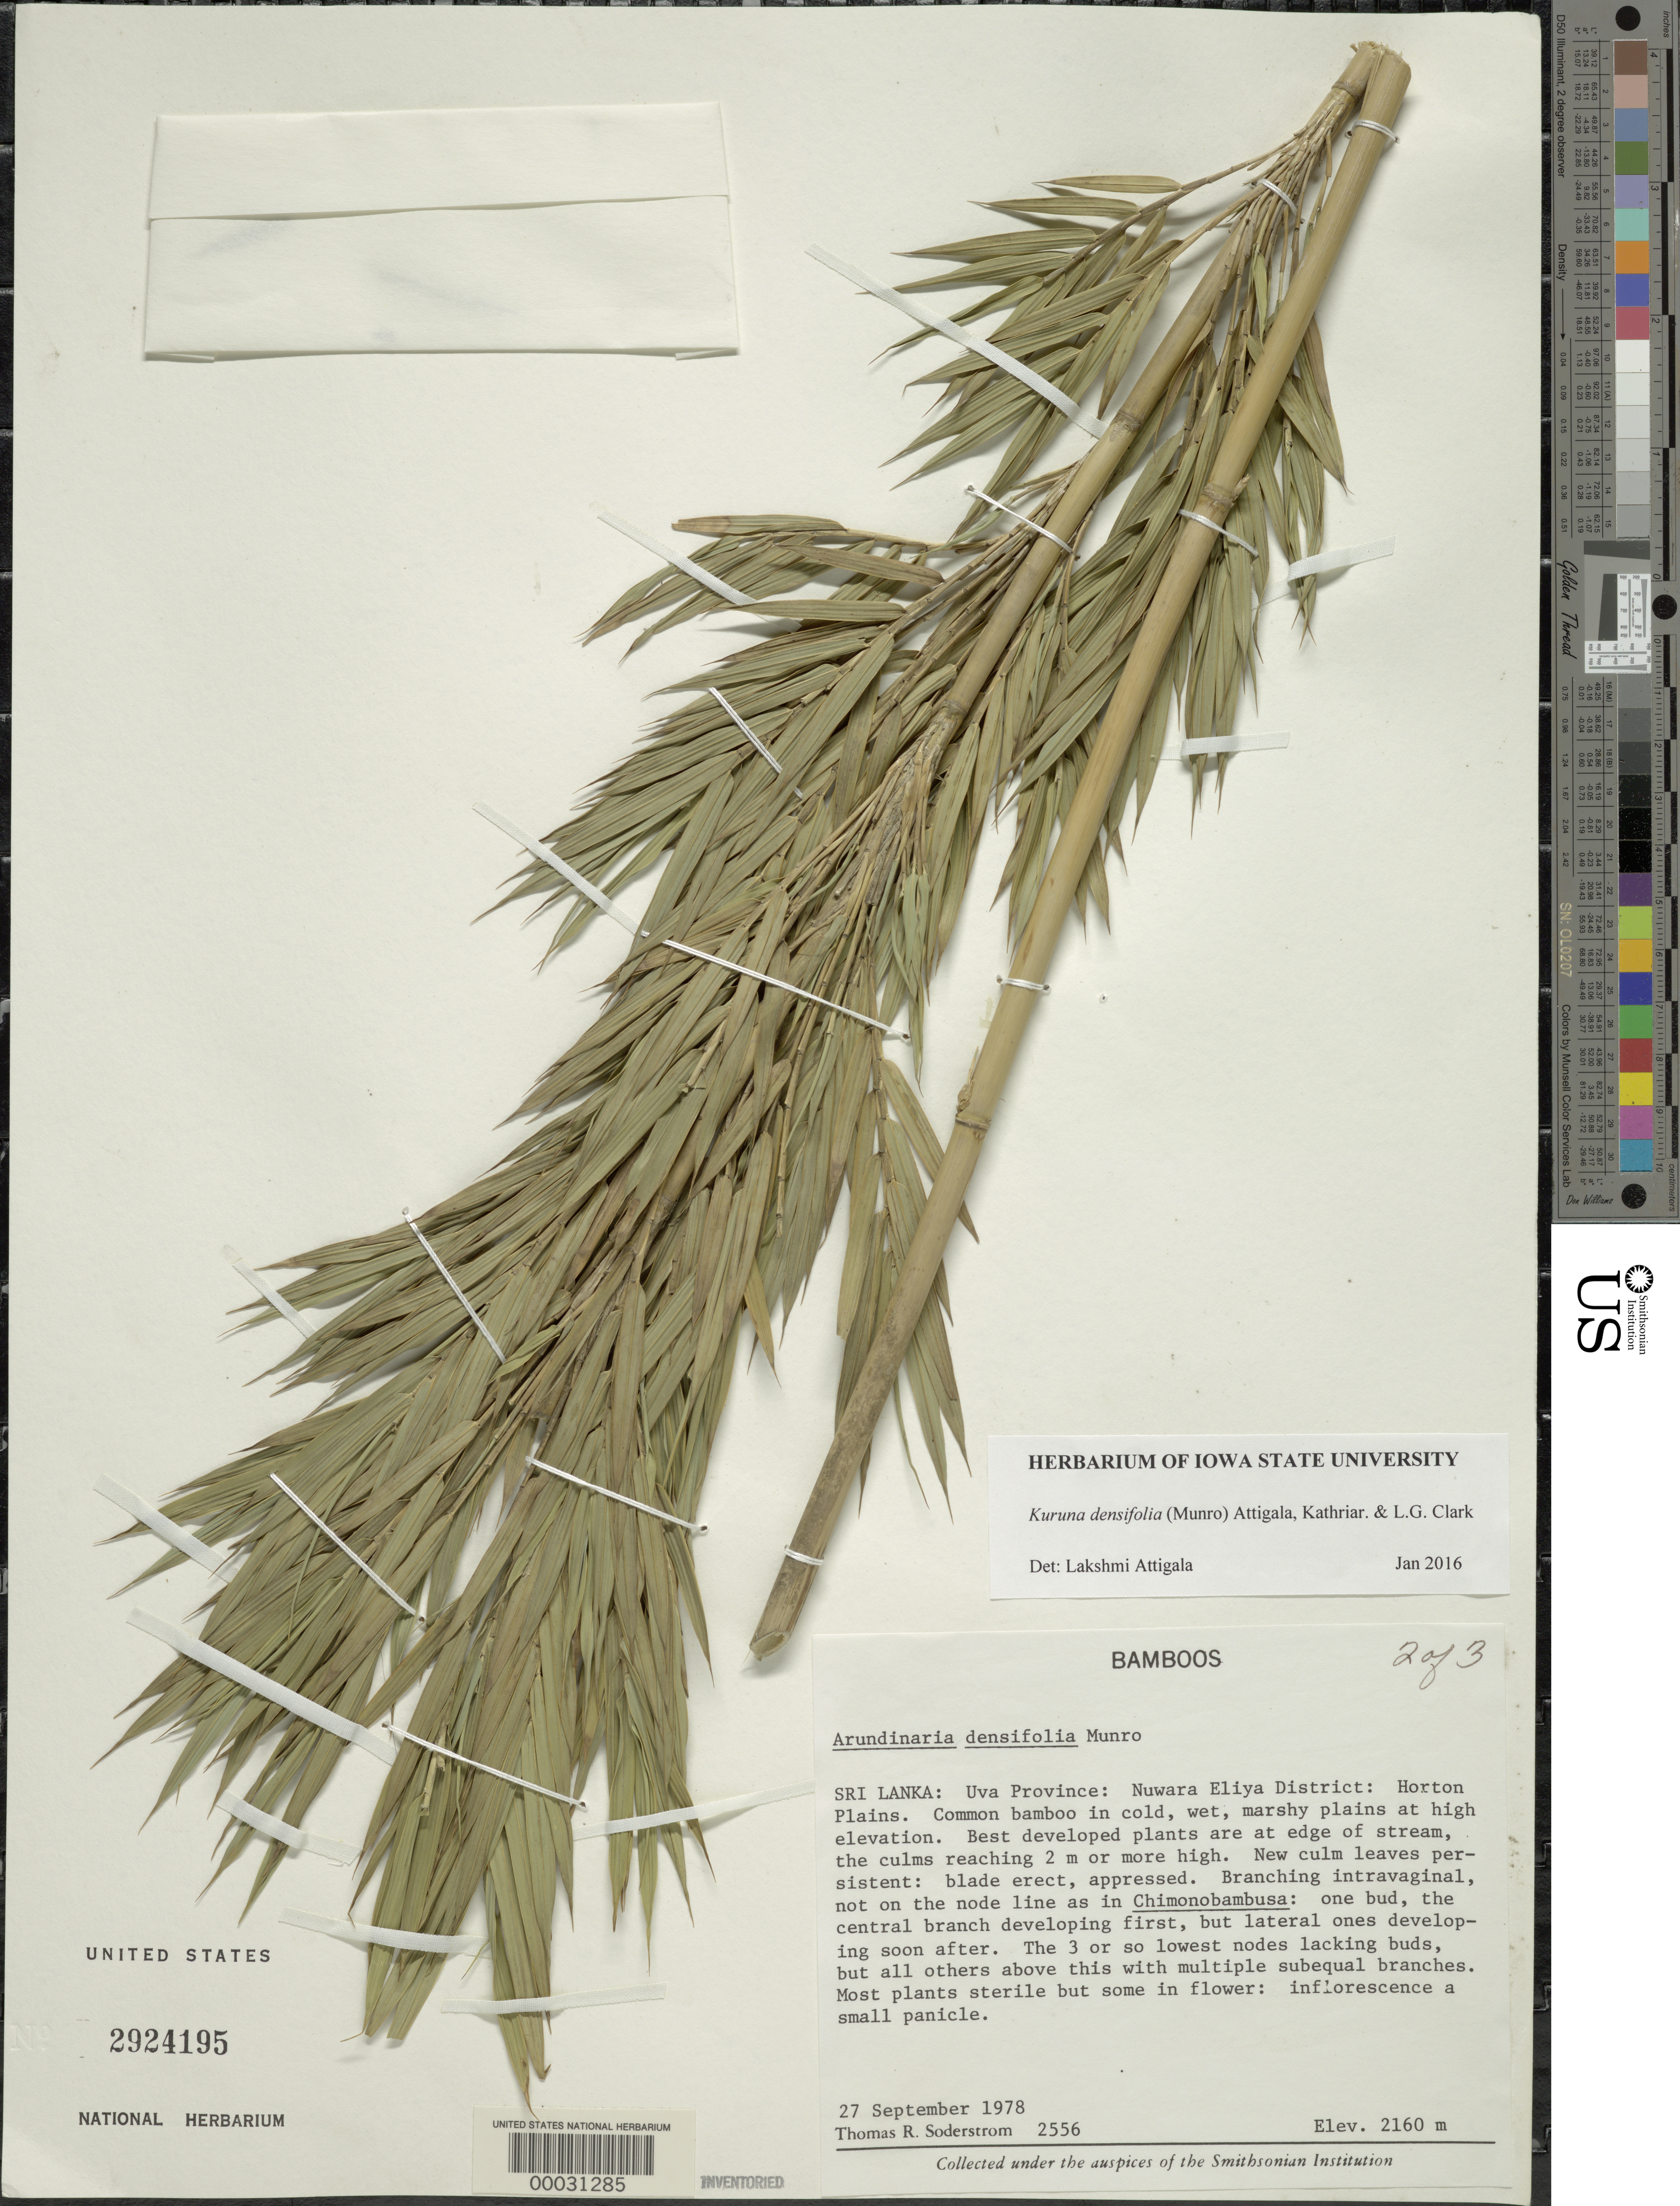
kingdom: Plantae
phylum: Tracheophyta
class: Liliopsida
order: Poales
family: Poaceae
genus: Kuruna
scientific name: Kuruna densifolia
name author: (Munro) Attigala et al.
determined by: Attigala, L.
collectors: T. R. Soderstrom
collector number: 2556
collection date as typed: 27 Sep 1978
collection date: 1978-09-27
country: Sri Lanka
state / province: Central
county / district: Nuwara Eliya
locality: Horton plains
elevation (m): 2160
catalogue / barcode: US 2924195